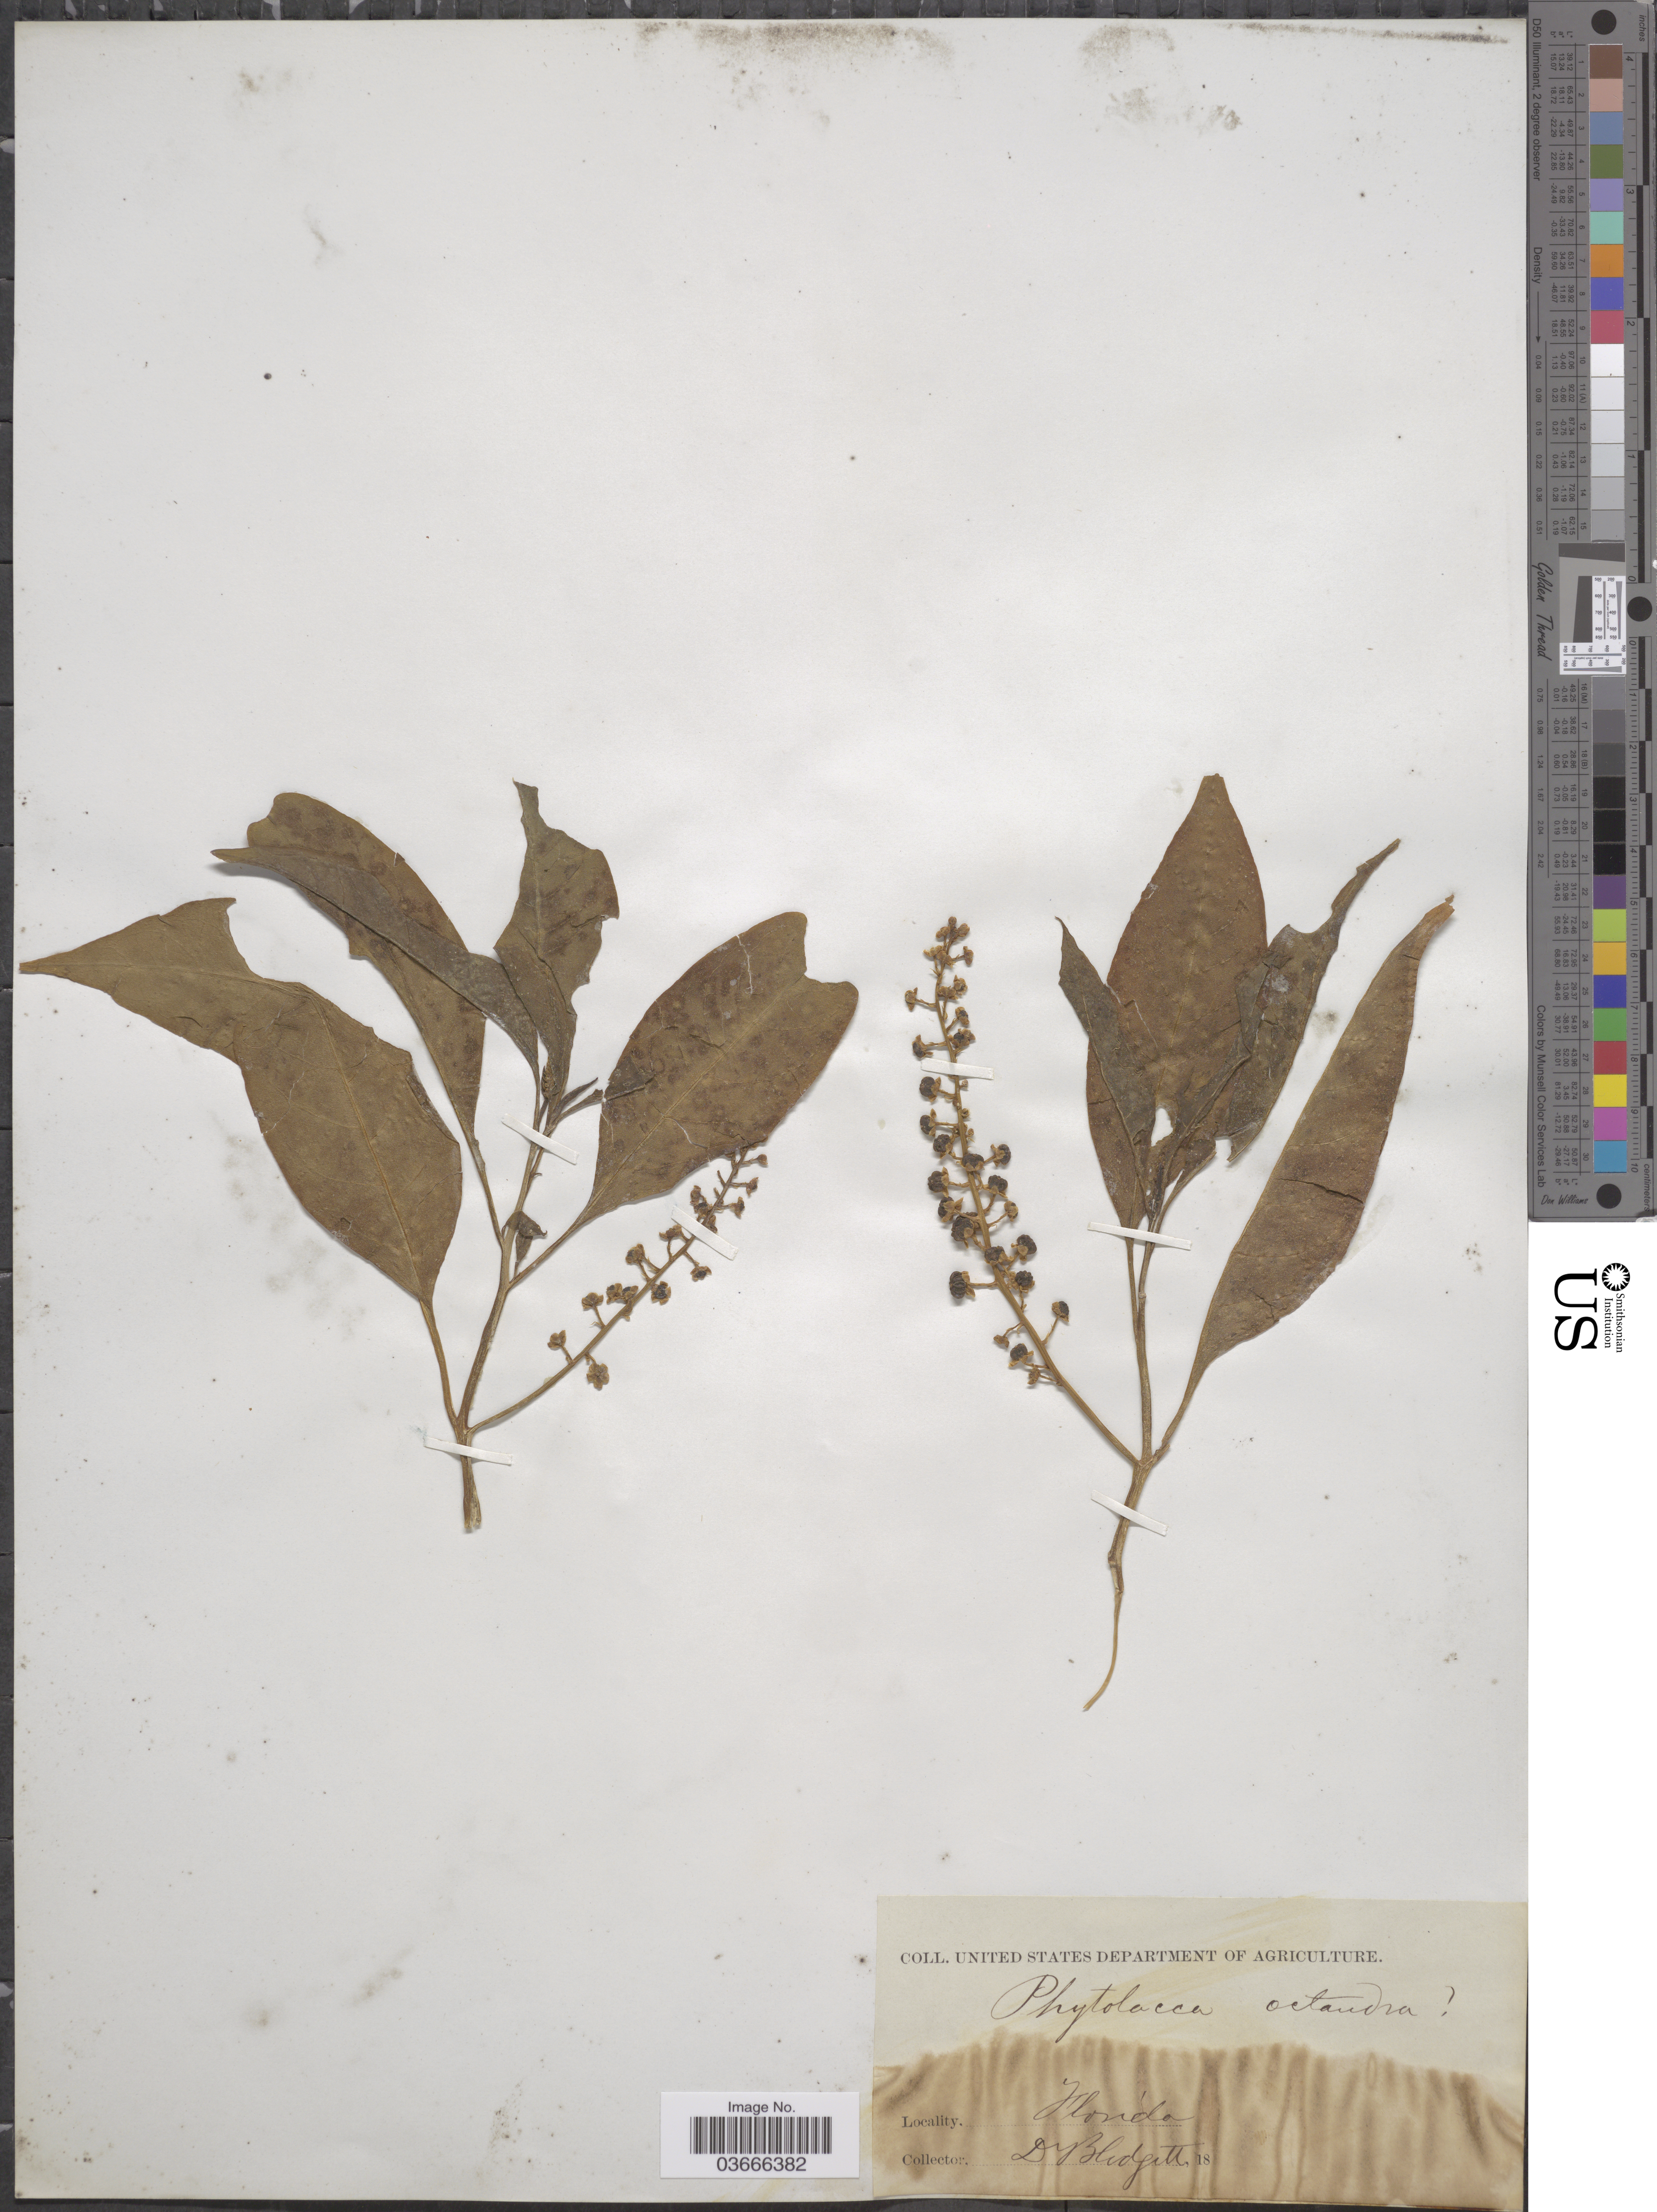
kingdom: Plantae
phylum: Tracheophyta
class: Magnoliopsida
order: Caryophyllales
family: Phytolaccaceae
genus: Phytolacca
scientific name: Phytolacca americana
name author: L.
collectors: -. Blodgett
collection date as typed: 18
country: United States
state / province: Florida